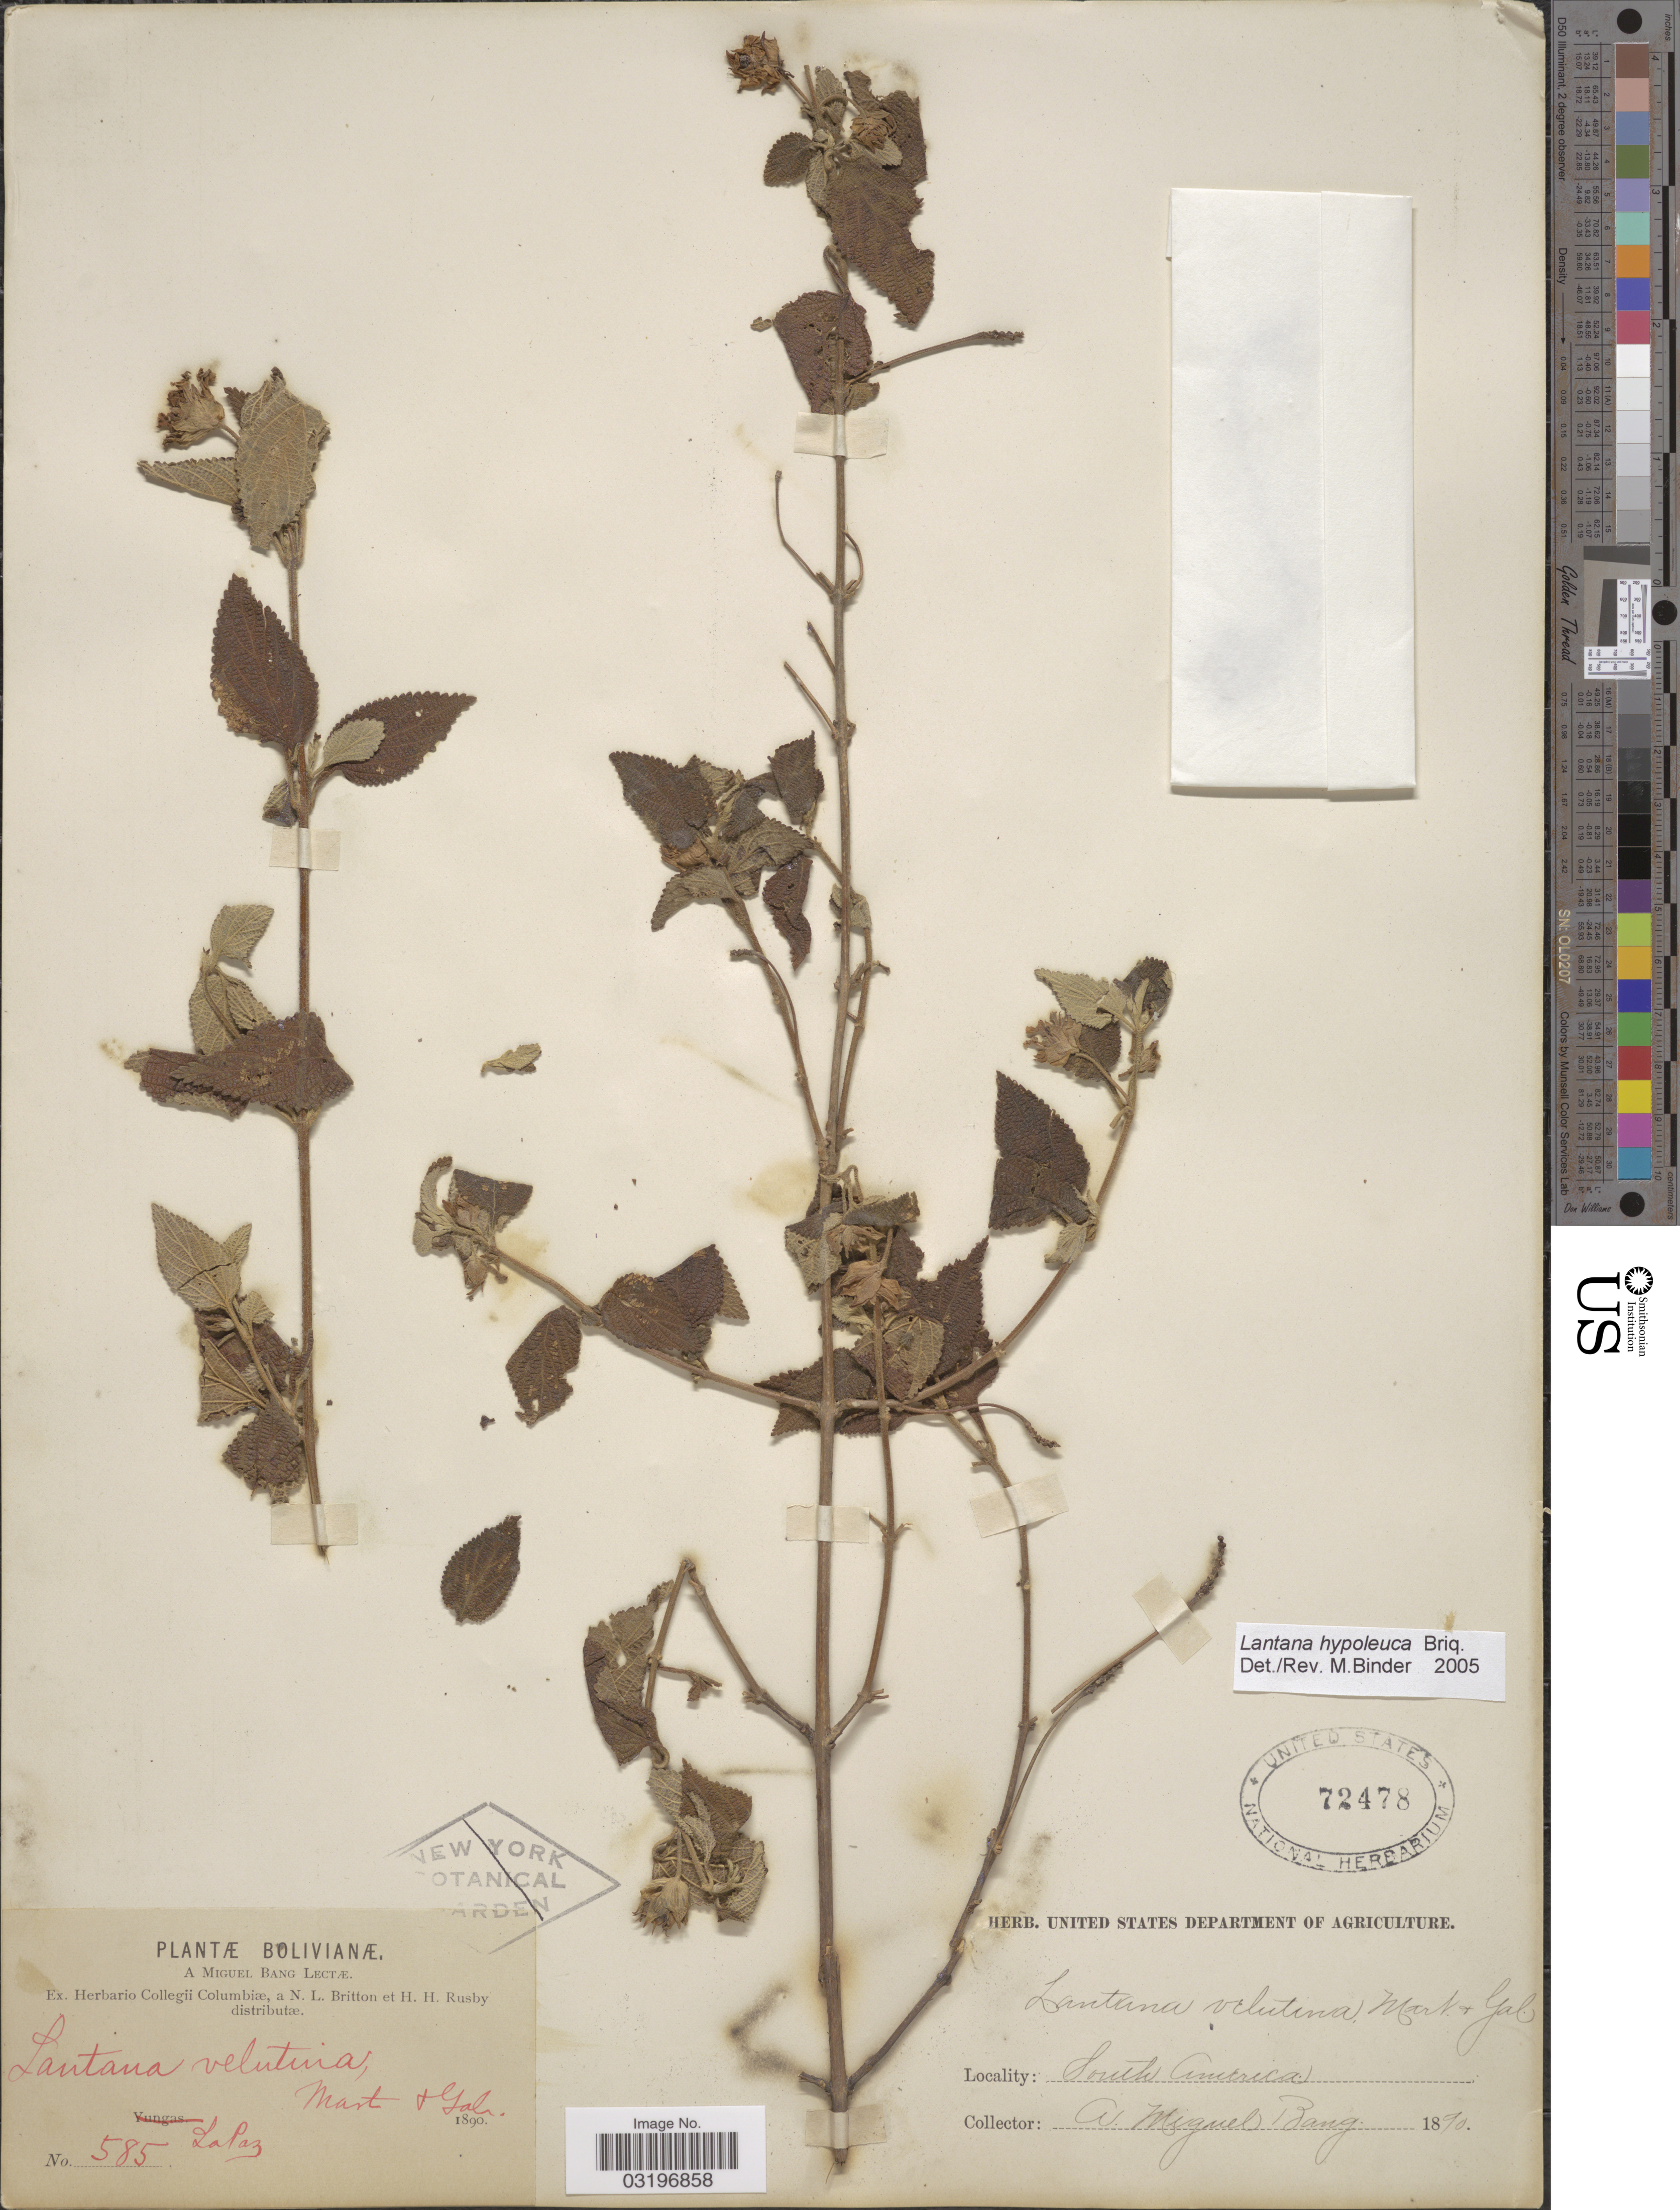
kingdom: Plantae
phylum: Tracheophyta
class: Magnoliopsida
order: Lamiales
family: Verbenaceae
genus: Lantana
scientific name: Lantana hypoleuca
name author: Briq.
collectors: M. Bang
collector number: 585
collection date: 1890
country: Bolivia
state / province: La Paz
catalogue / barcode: US 72478